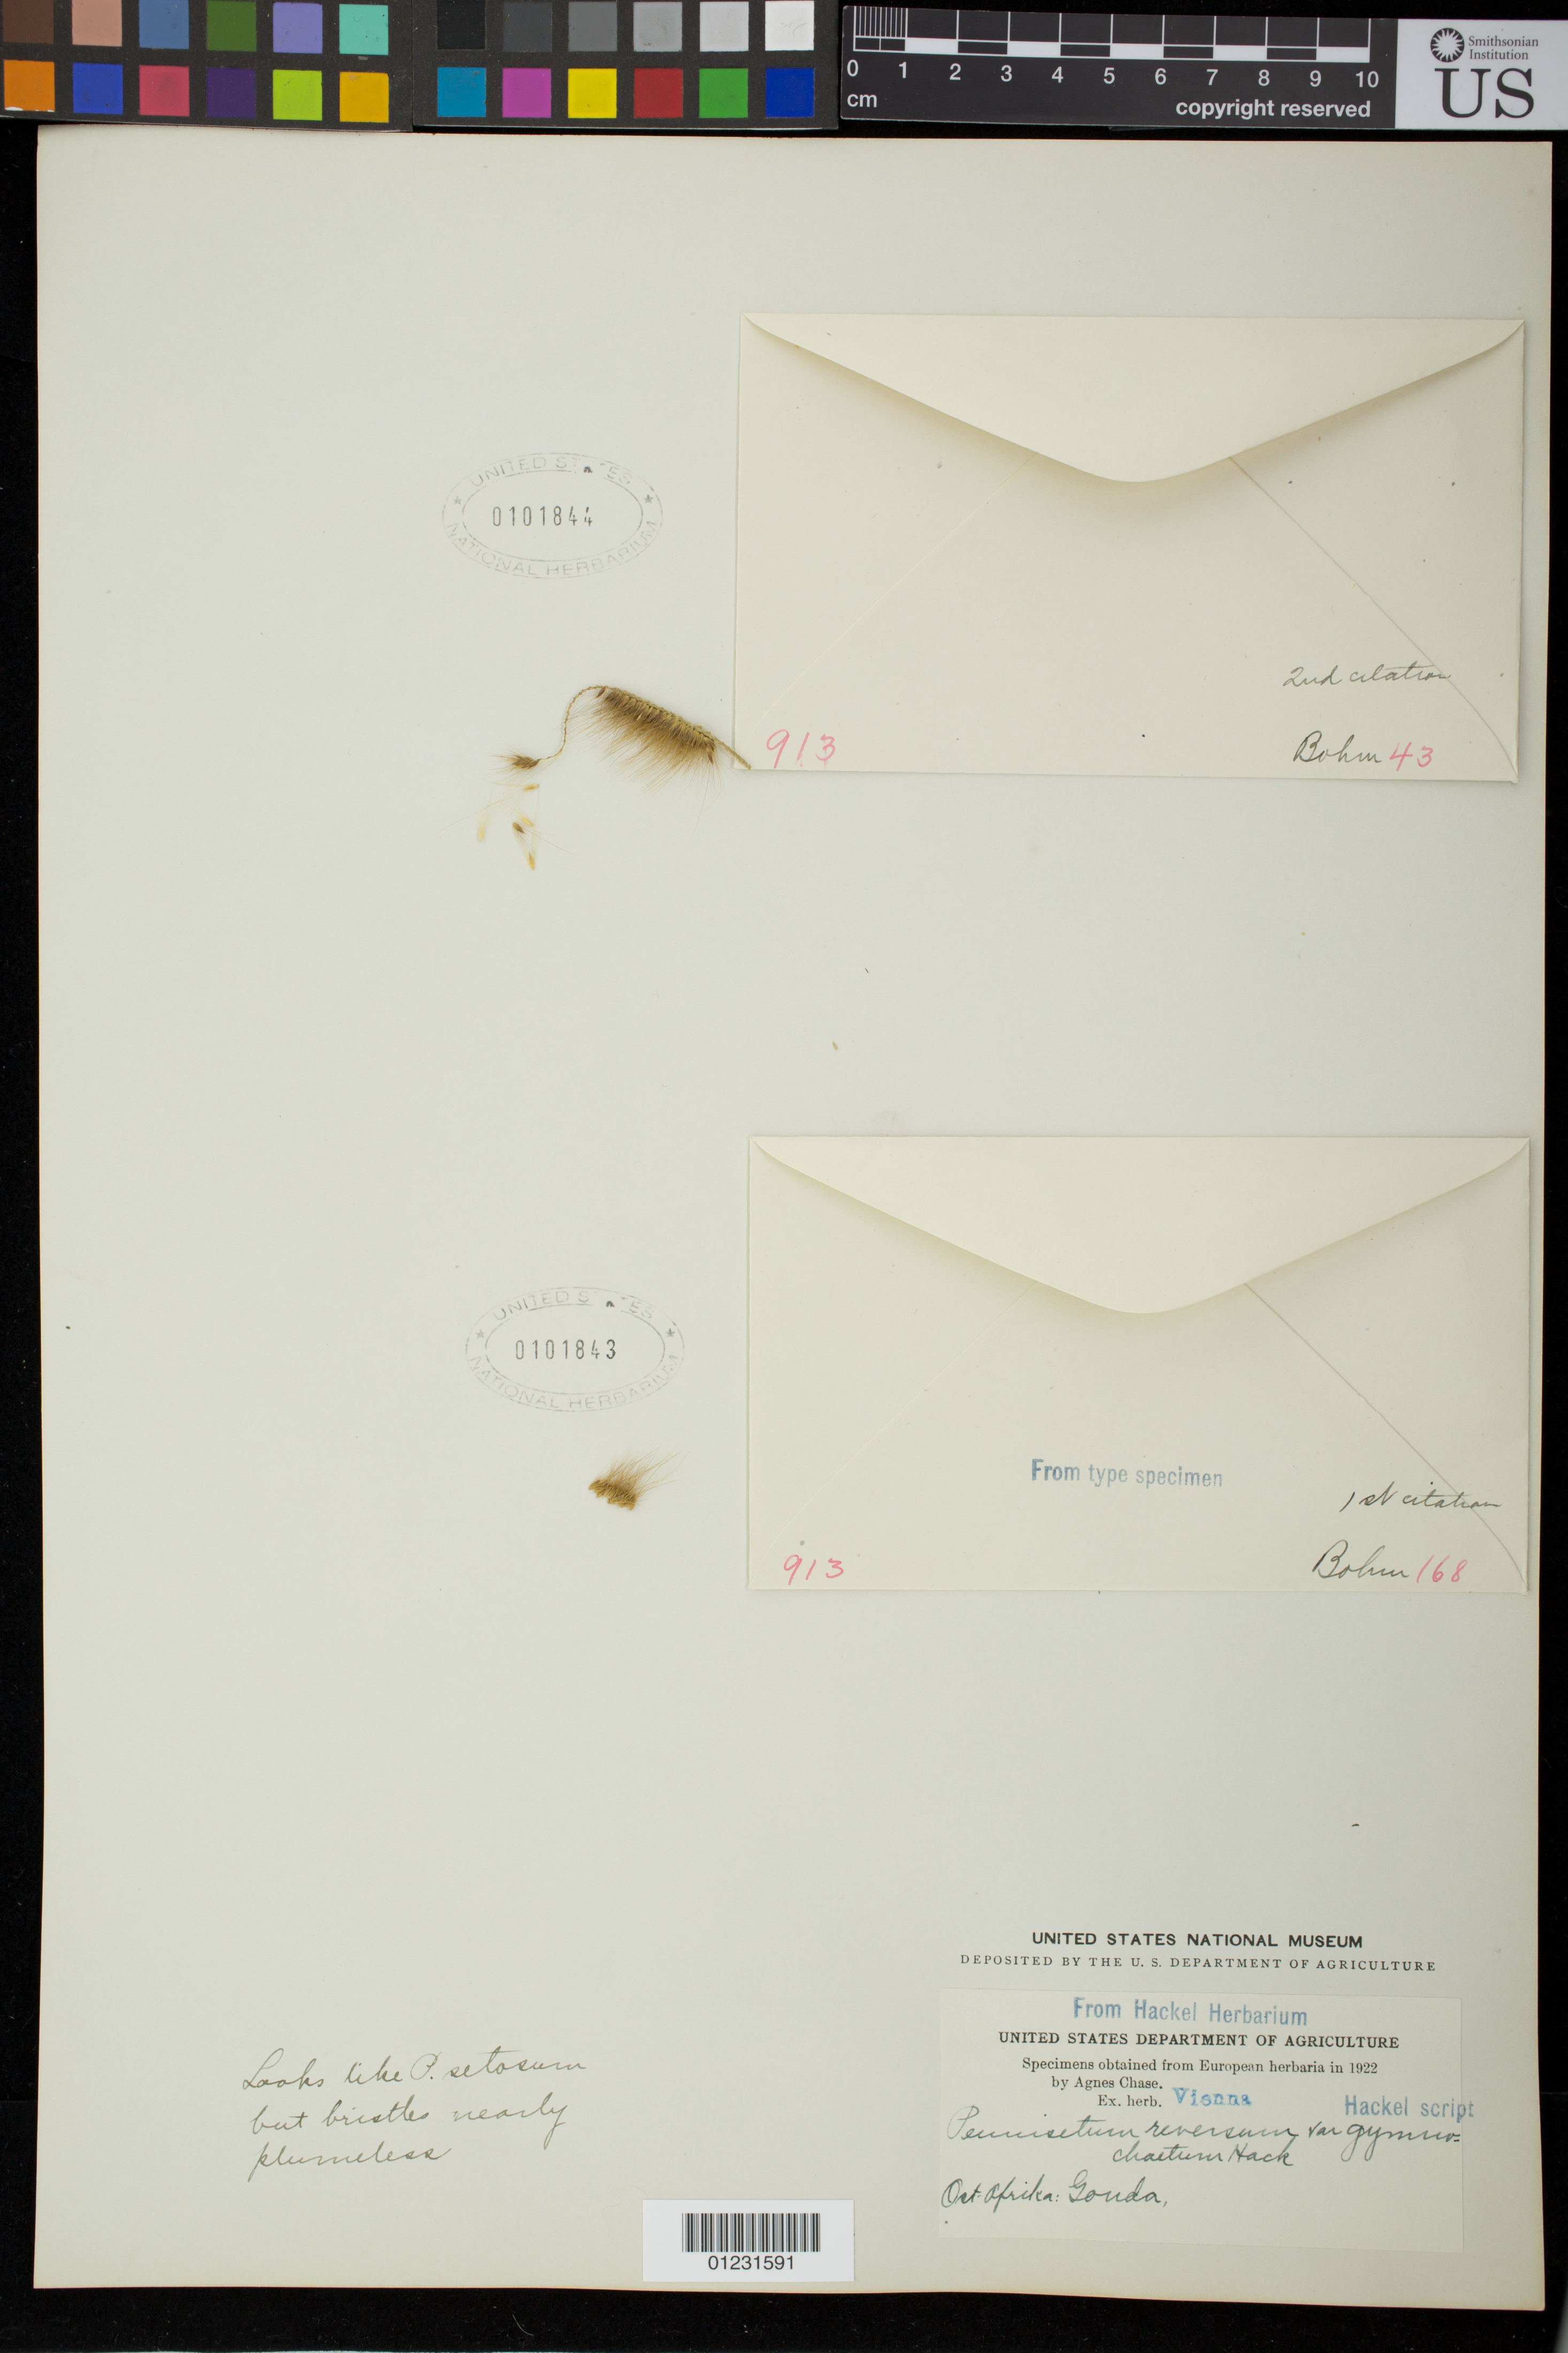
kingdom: Plantae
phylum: Tracheophyta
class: Liliopsida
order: Poales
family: Poaceae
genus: Pennisetum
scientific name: Pennisetum reversum var. gymnochaetum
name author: Hack.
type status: Syntype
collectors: B. Bohm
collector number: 168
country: Tanzania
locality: Ost-Afrika: Gonda.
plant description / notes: Fragmentary material of type specimen ex herb. Vienna.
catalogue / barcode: US 101843